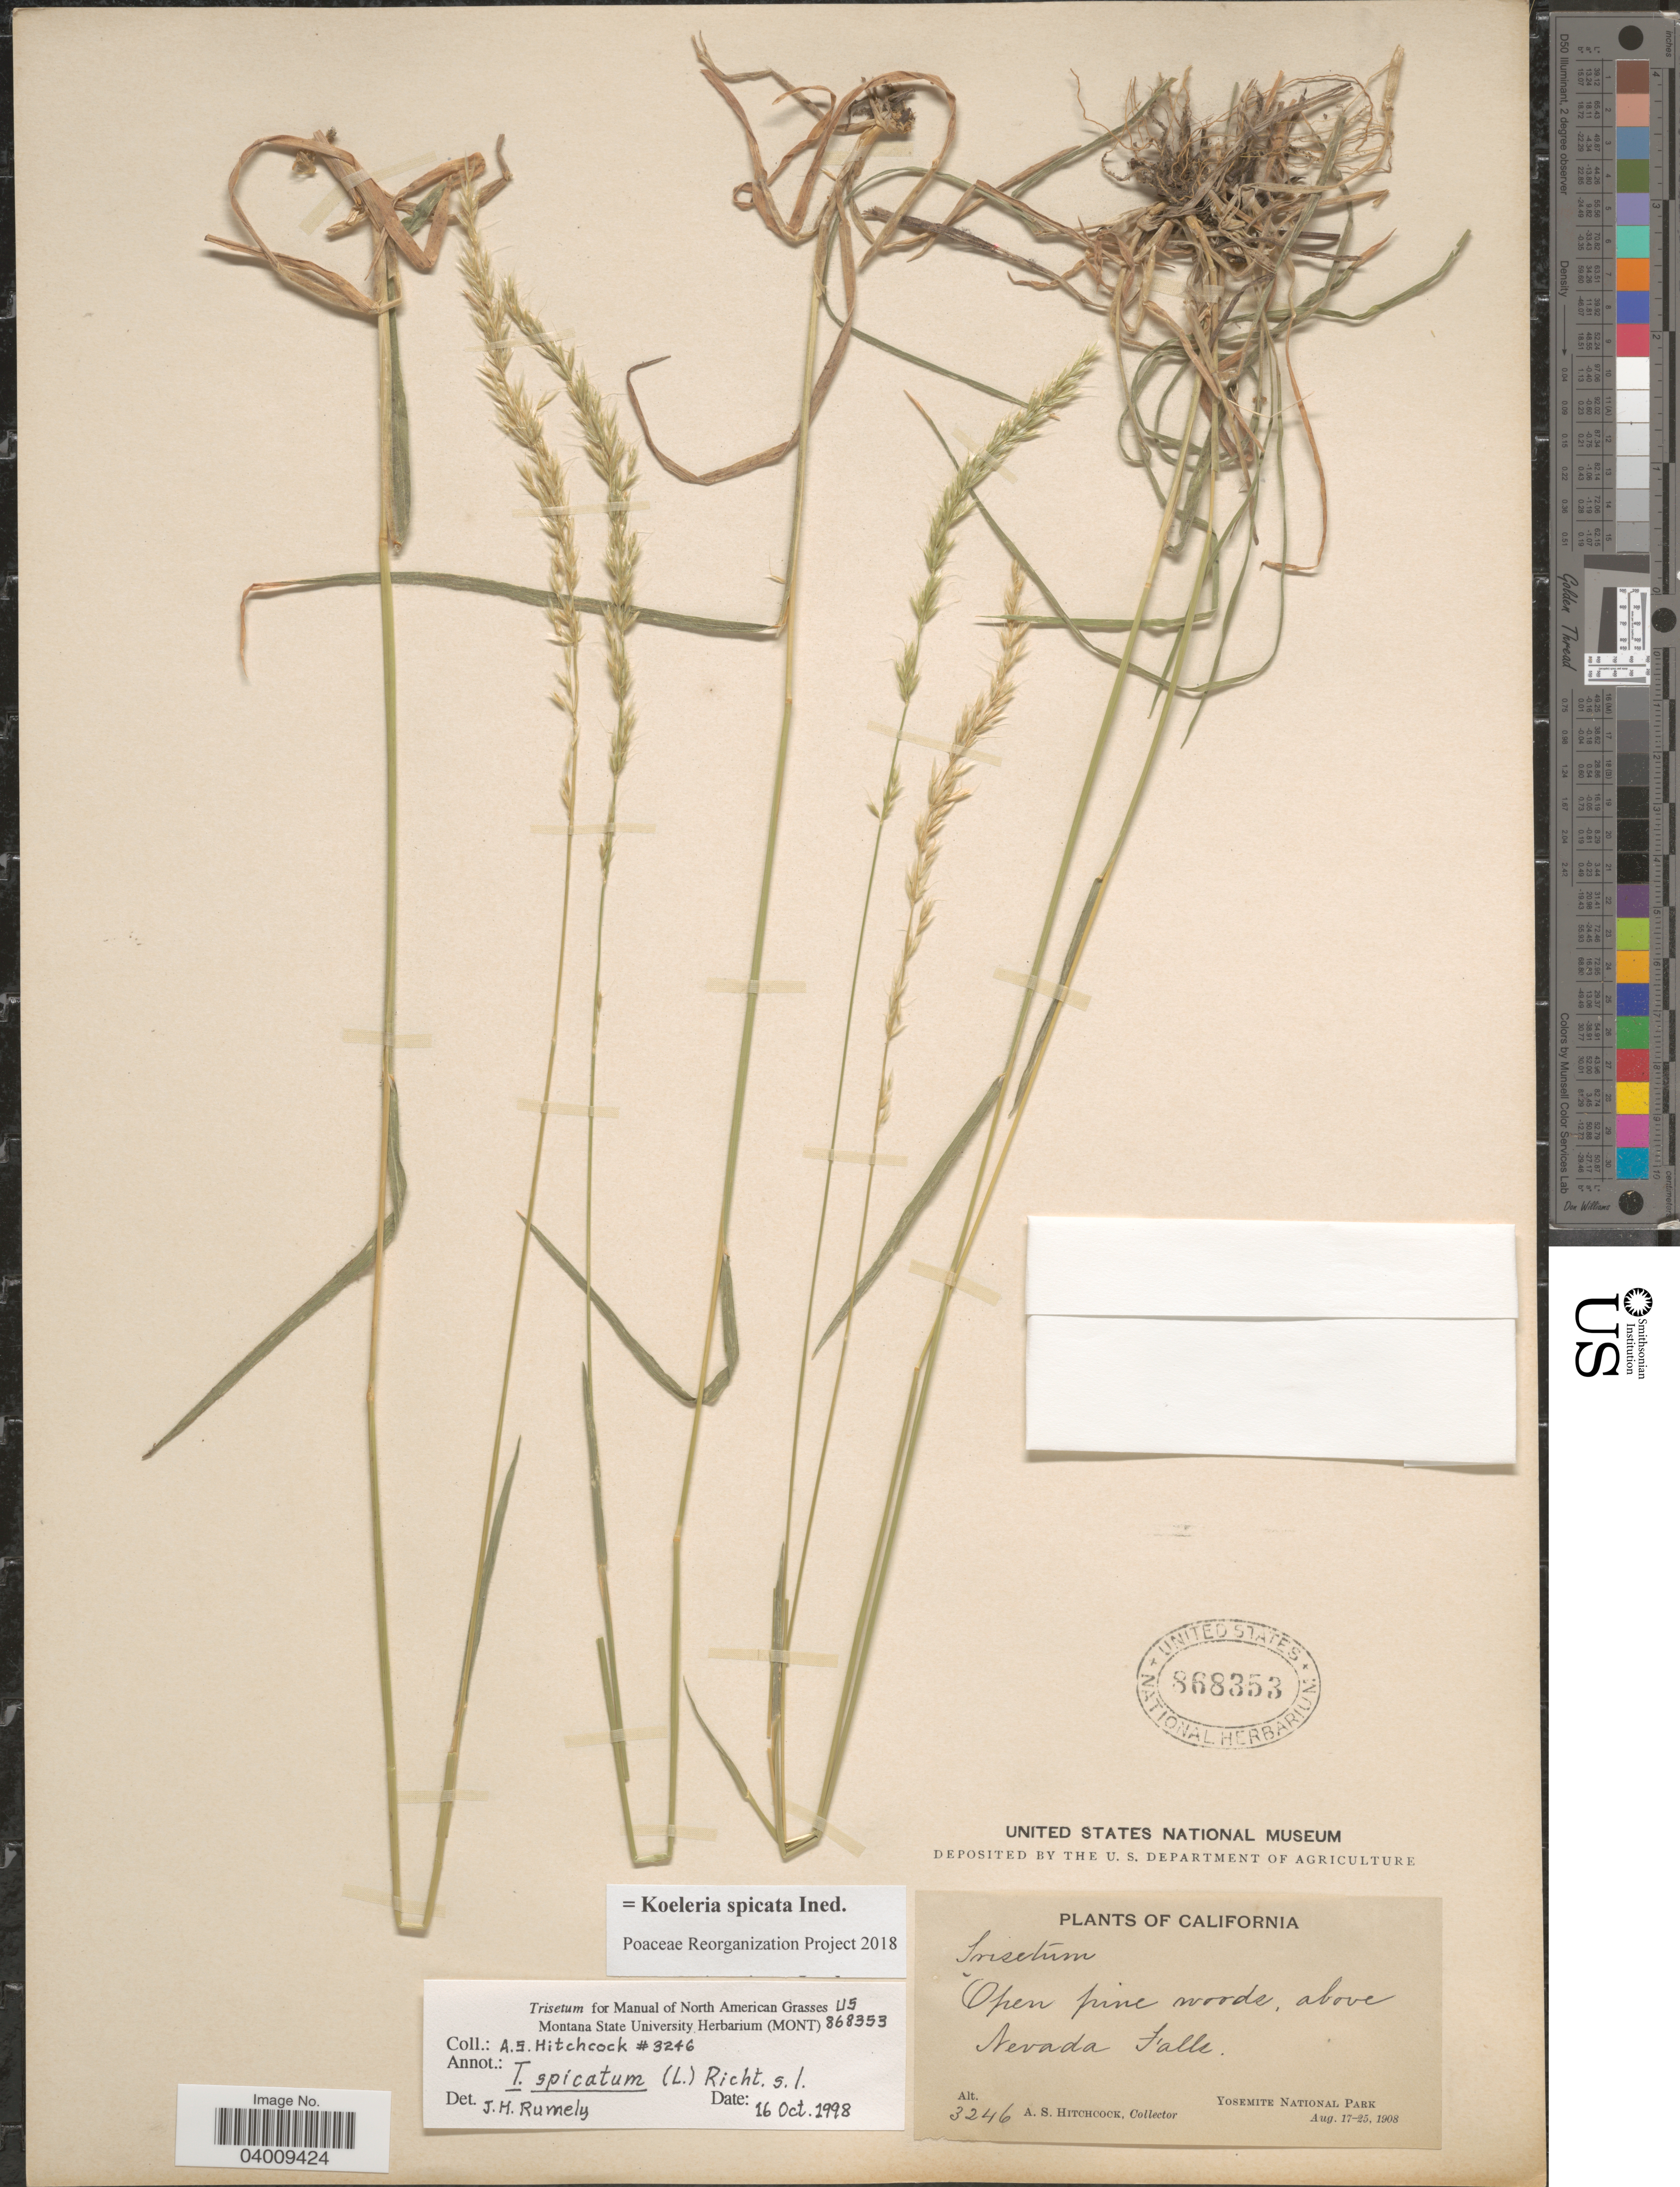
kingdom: Plantae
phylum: Tracheophyta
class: Liliopsida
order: Poales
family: Poaceae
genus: Koeleria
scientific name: Koeleria spicata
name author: (L.) Barberá et al.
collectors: A. S. Hitchcock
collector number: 3246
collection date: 1908-08-17/1908-08-25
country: United States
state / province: California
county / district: Mariposa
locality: Above Nevada Falls. Yosemite National Park.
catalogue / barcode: US 868353